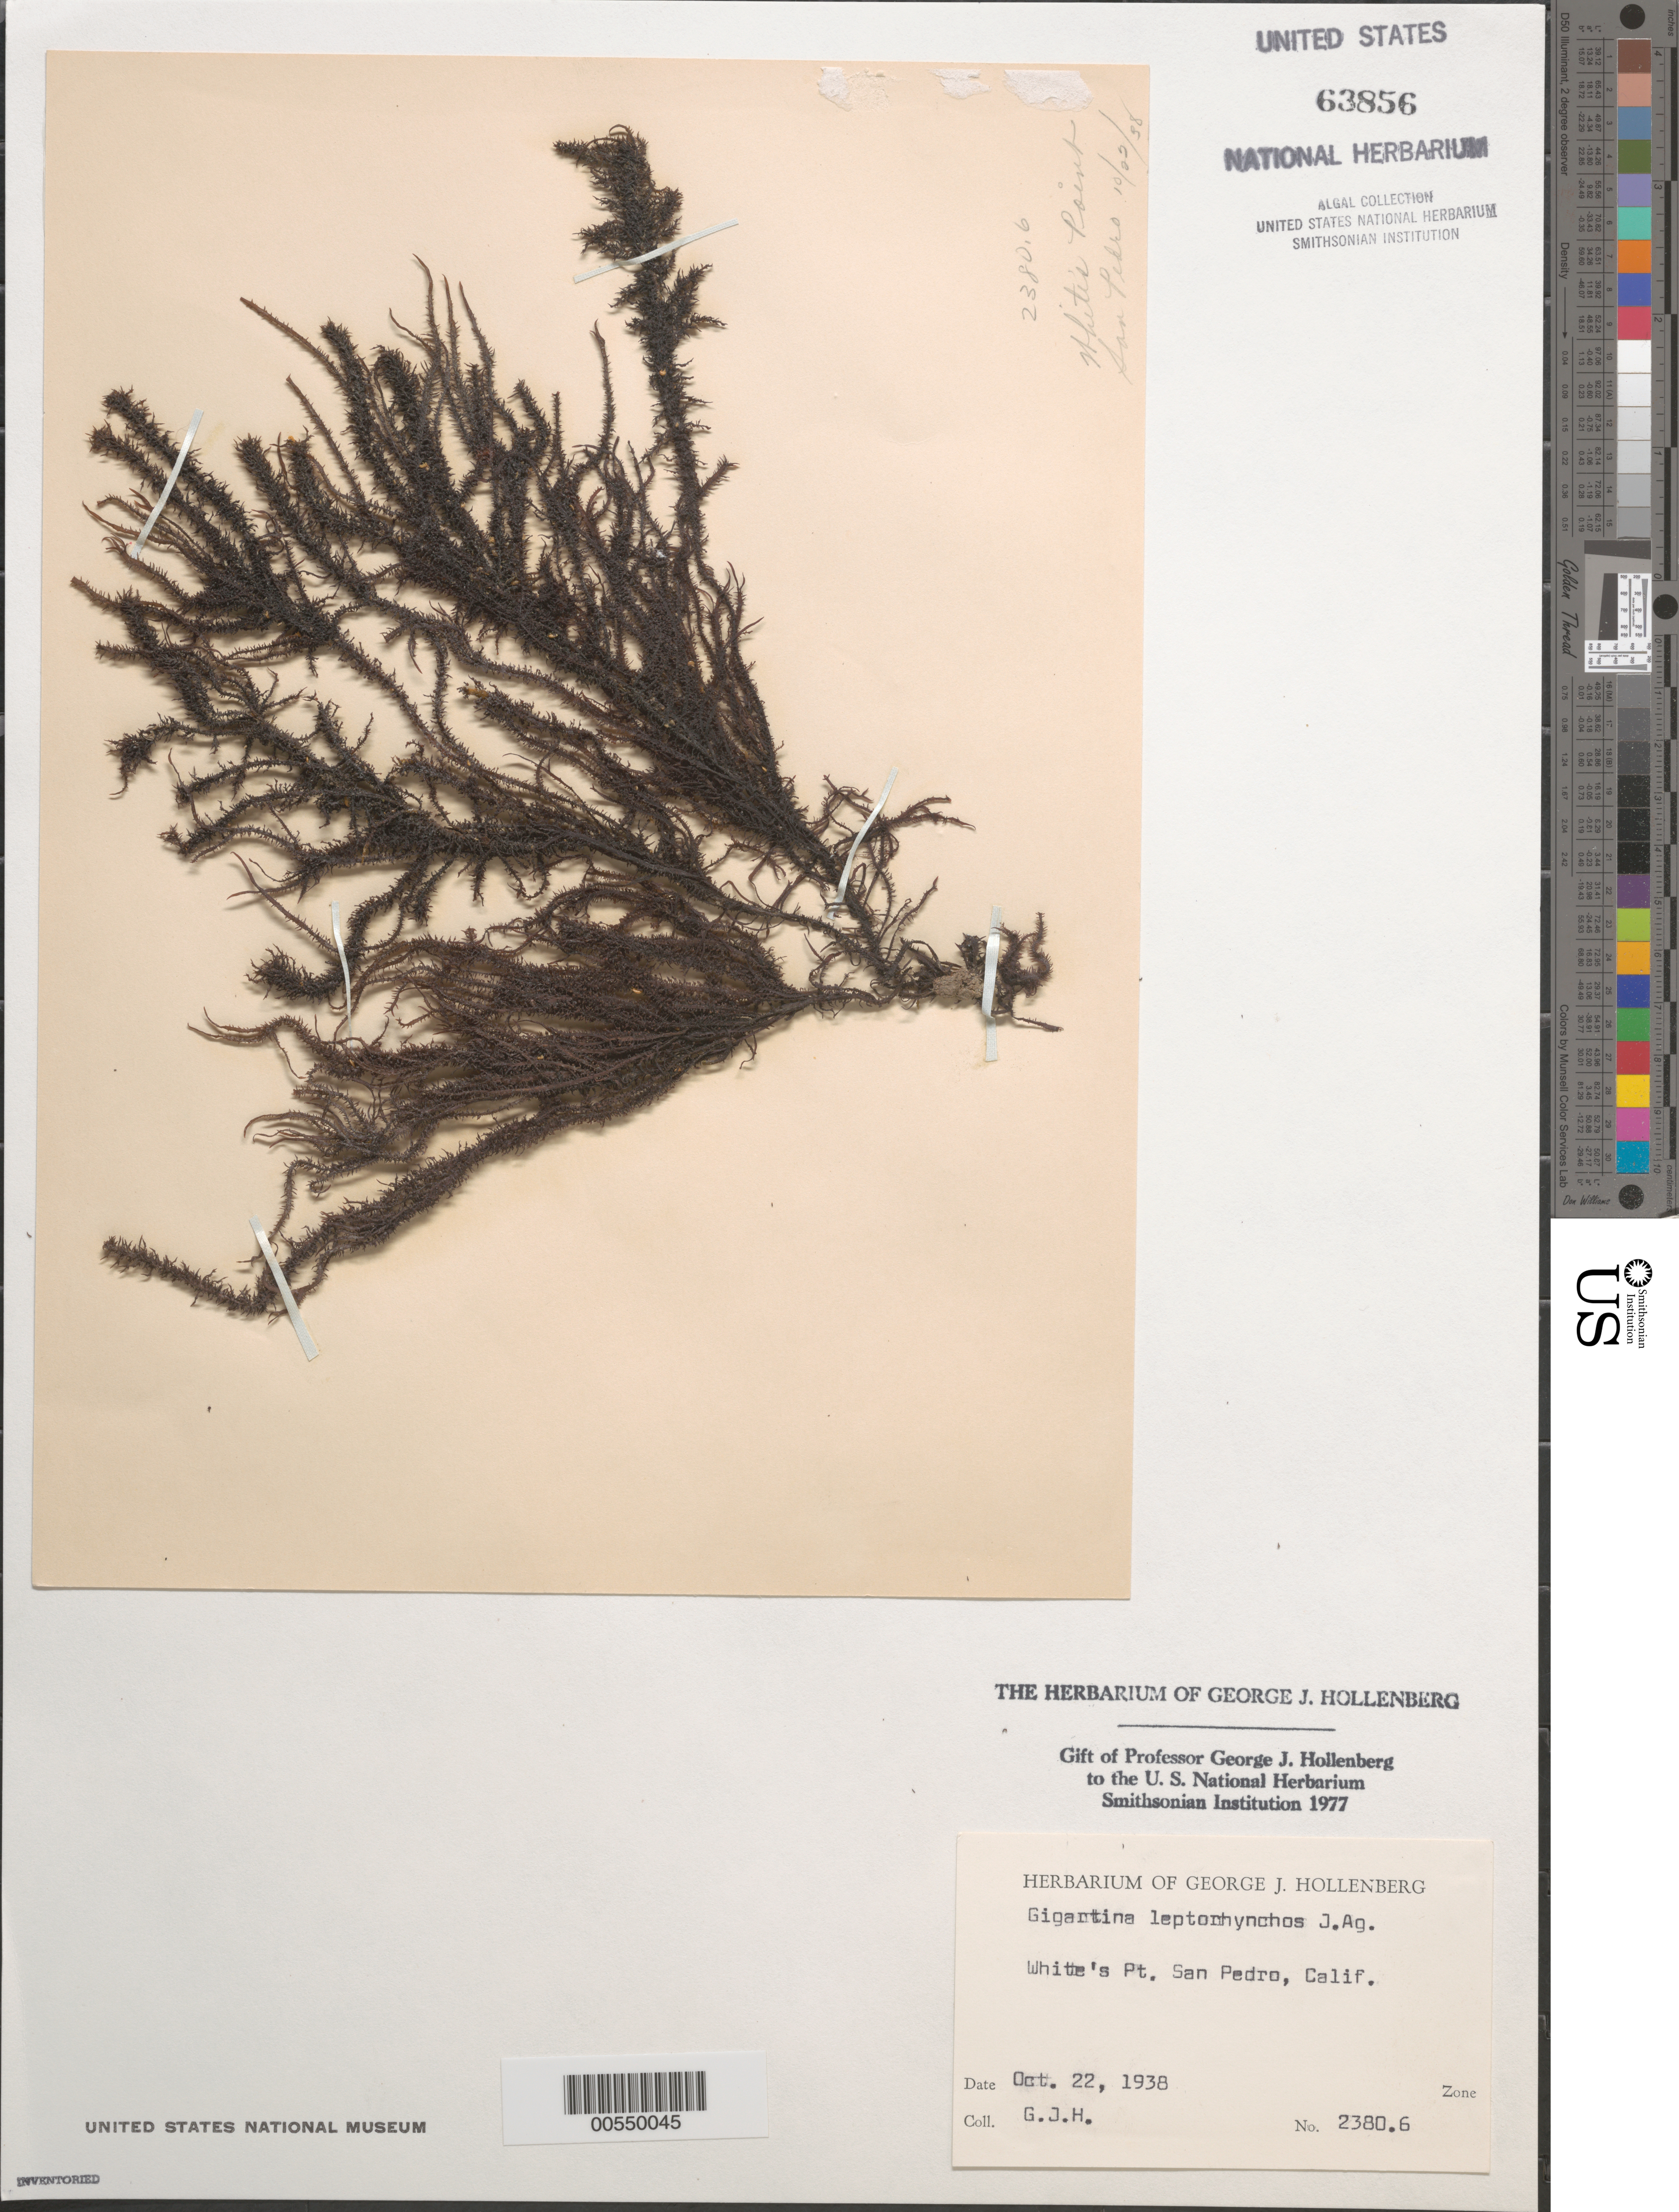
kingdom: Plantae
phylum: Rhodophyta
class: Florideophyceae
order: Gigartinales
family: Gigartinaceae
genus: Mazzaella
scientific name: Mazzaella leptorhynchos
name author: (J. Agardh) Leister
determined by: Algae name updating Project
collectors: G. Hollenberg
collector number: GJH 2380.6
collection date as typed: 22 Oct 1938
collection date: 1938-10-22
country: United States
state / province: California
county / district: Los Angeles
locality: White's Point, San Pedro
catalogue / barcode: US 63856